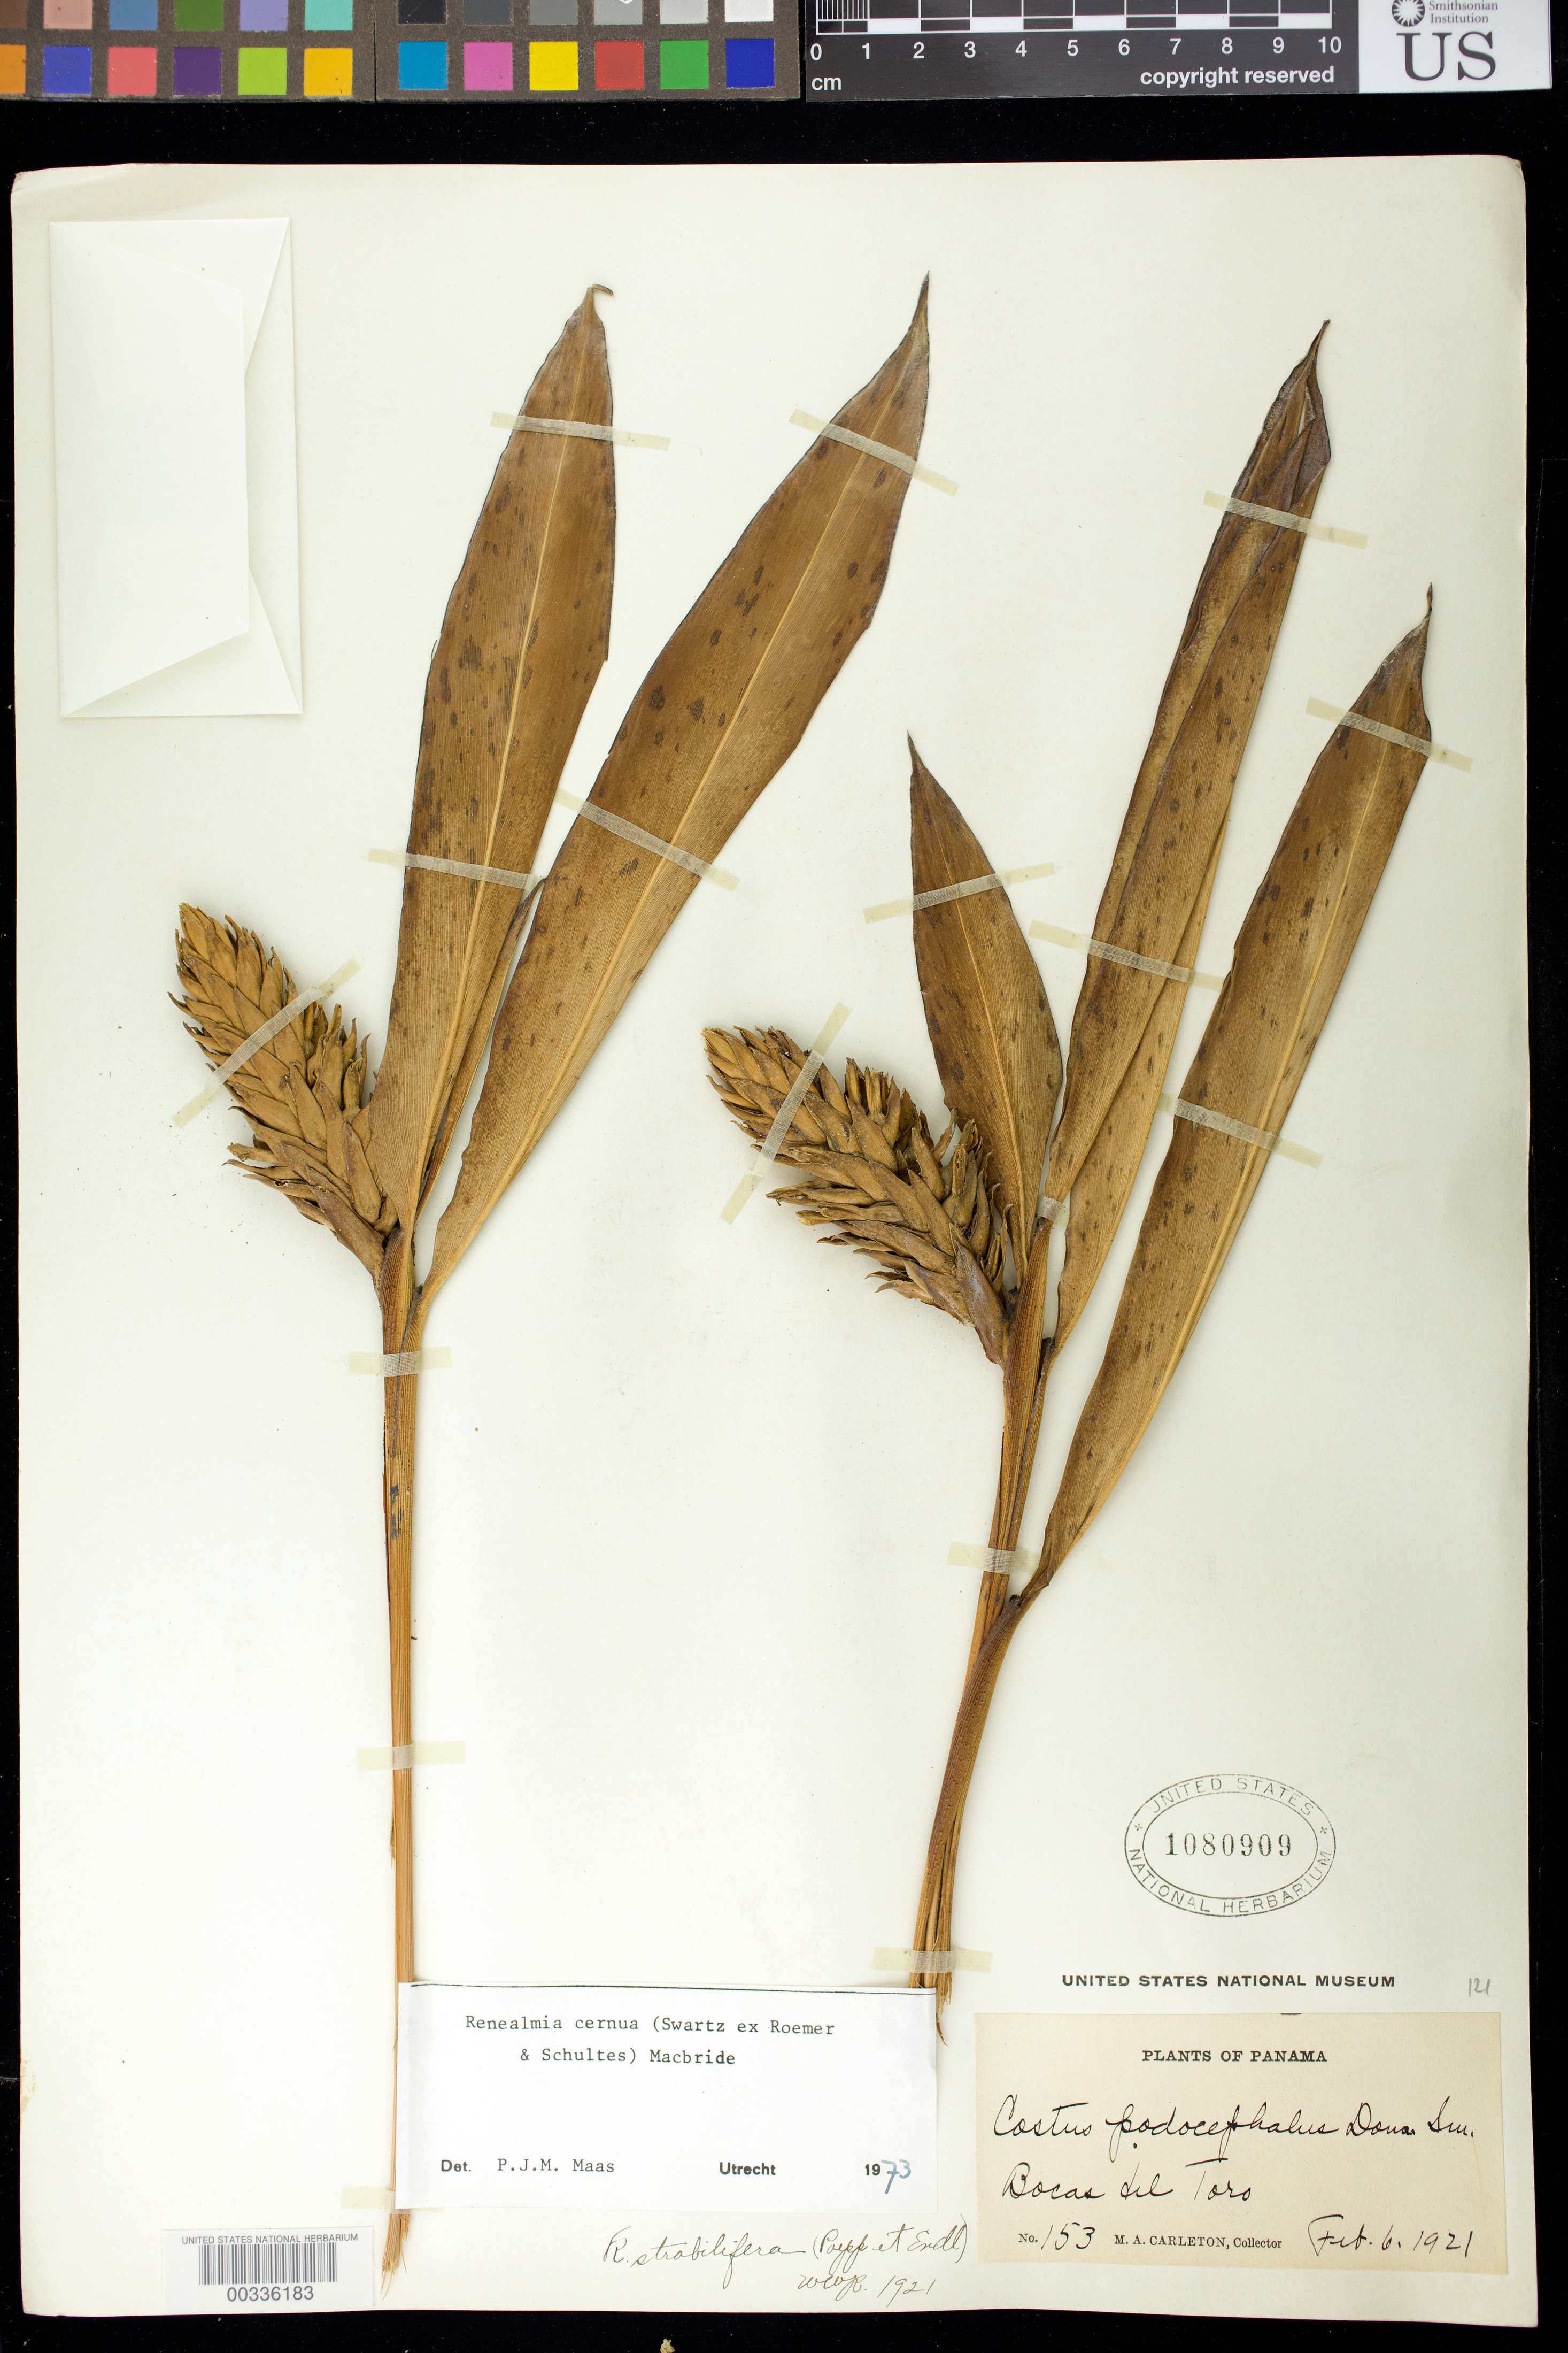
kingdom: Plantae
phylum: Tracheophyta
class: Liliopsida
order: Zingiberales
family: Zingiberaceae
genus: Renealmia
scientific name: Renealmia cernua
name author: (Sw. ex Roem. & Schult.) J.F. Macbr.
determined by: Maas, Paul J. M.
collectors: M. A. Carleton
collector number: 153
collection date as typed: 06 Feb 1921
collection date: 1921-02-06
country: Panama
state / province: Bocas del Toro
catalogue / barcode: US 1080909